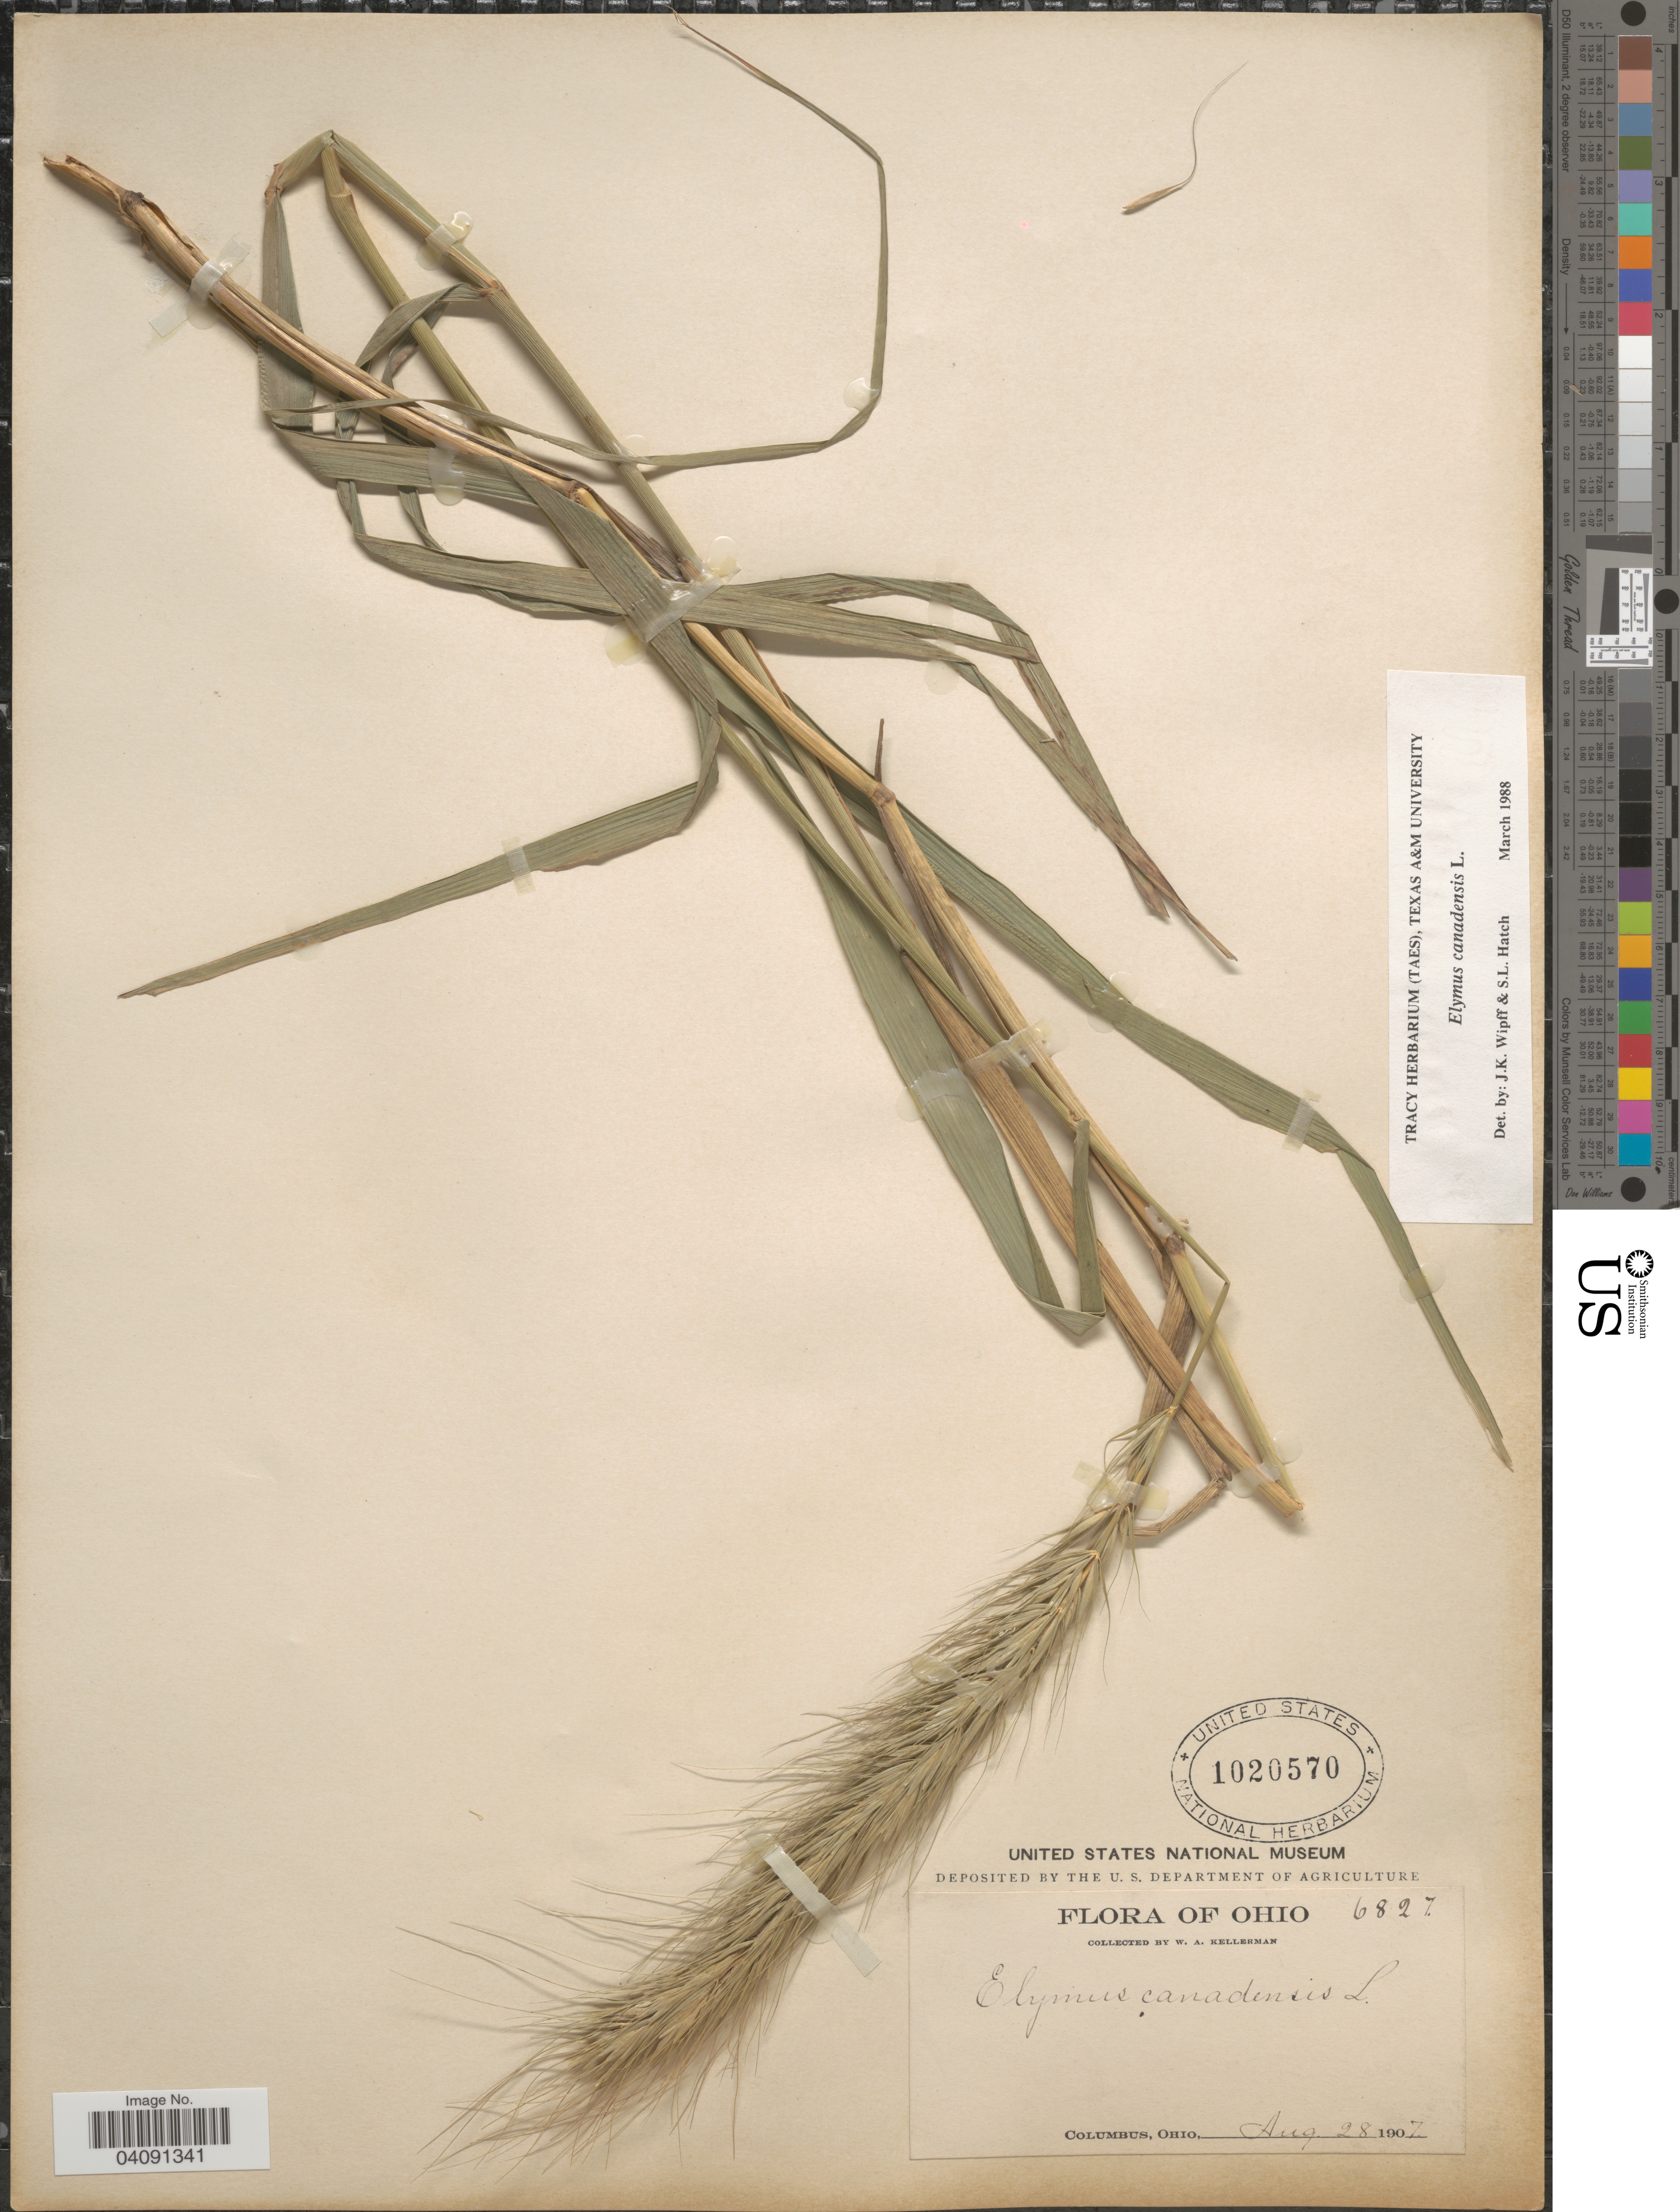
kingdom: Plantae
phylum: Tracheophyta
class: Liliopsida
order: Poales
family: Poaceae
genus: Elymus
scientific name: Elymus canadensis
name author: L.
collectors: W. Kellerman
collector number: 6827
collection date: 1907-08-28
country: United States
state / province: Ohio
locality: Columbus.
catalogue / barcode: US 1020570